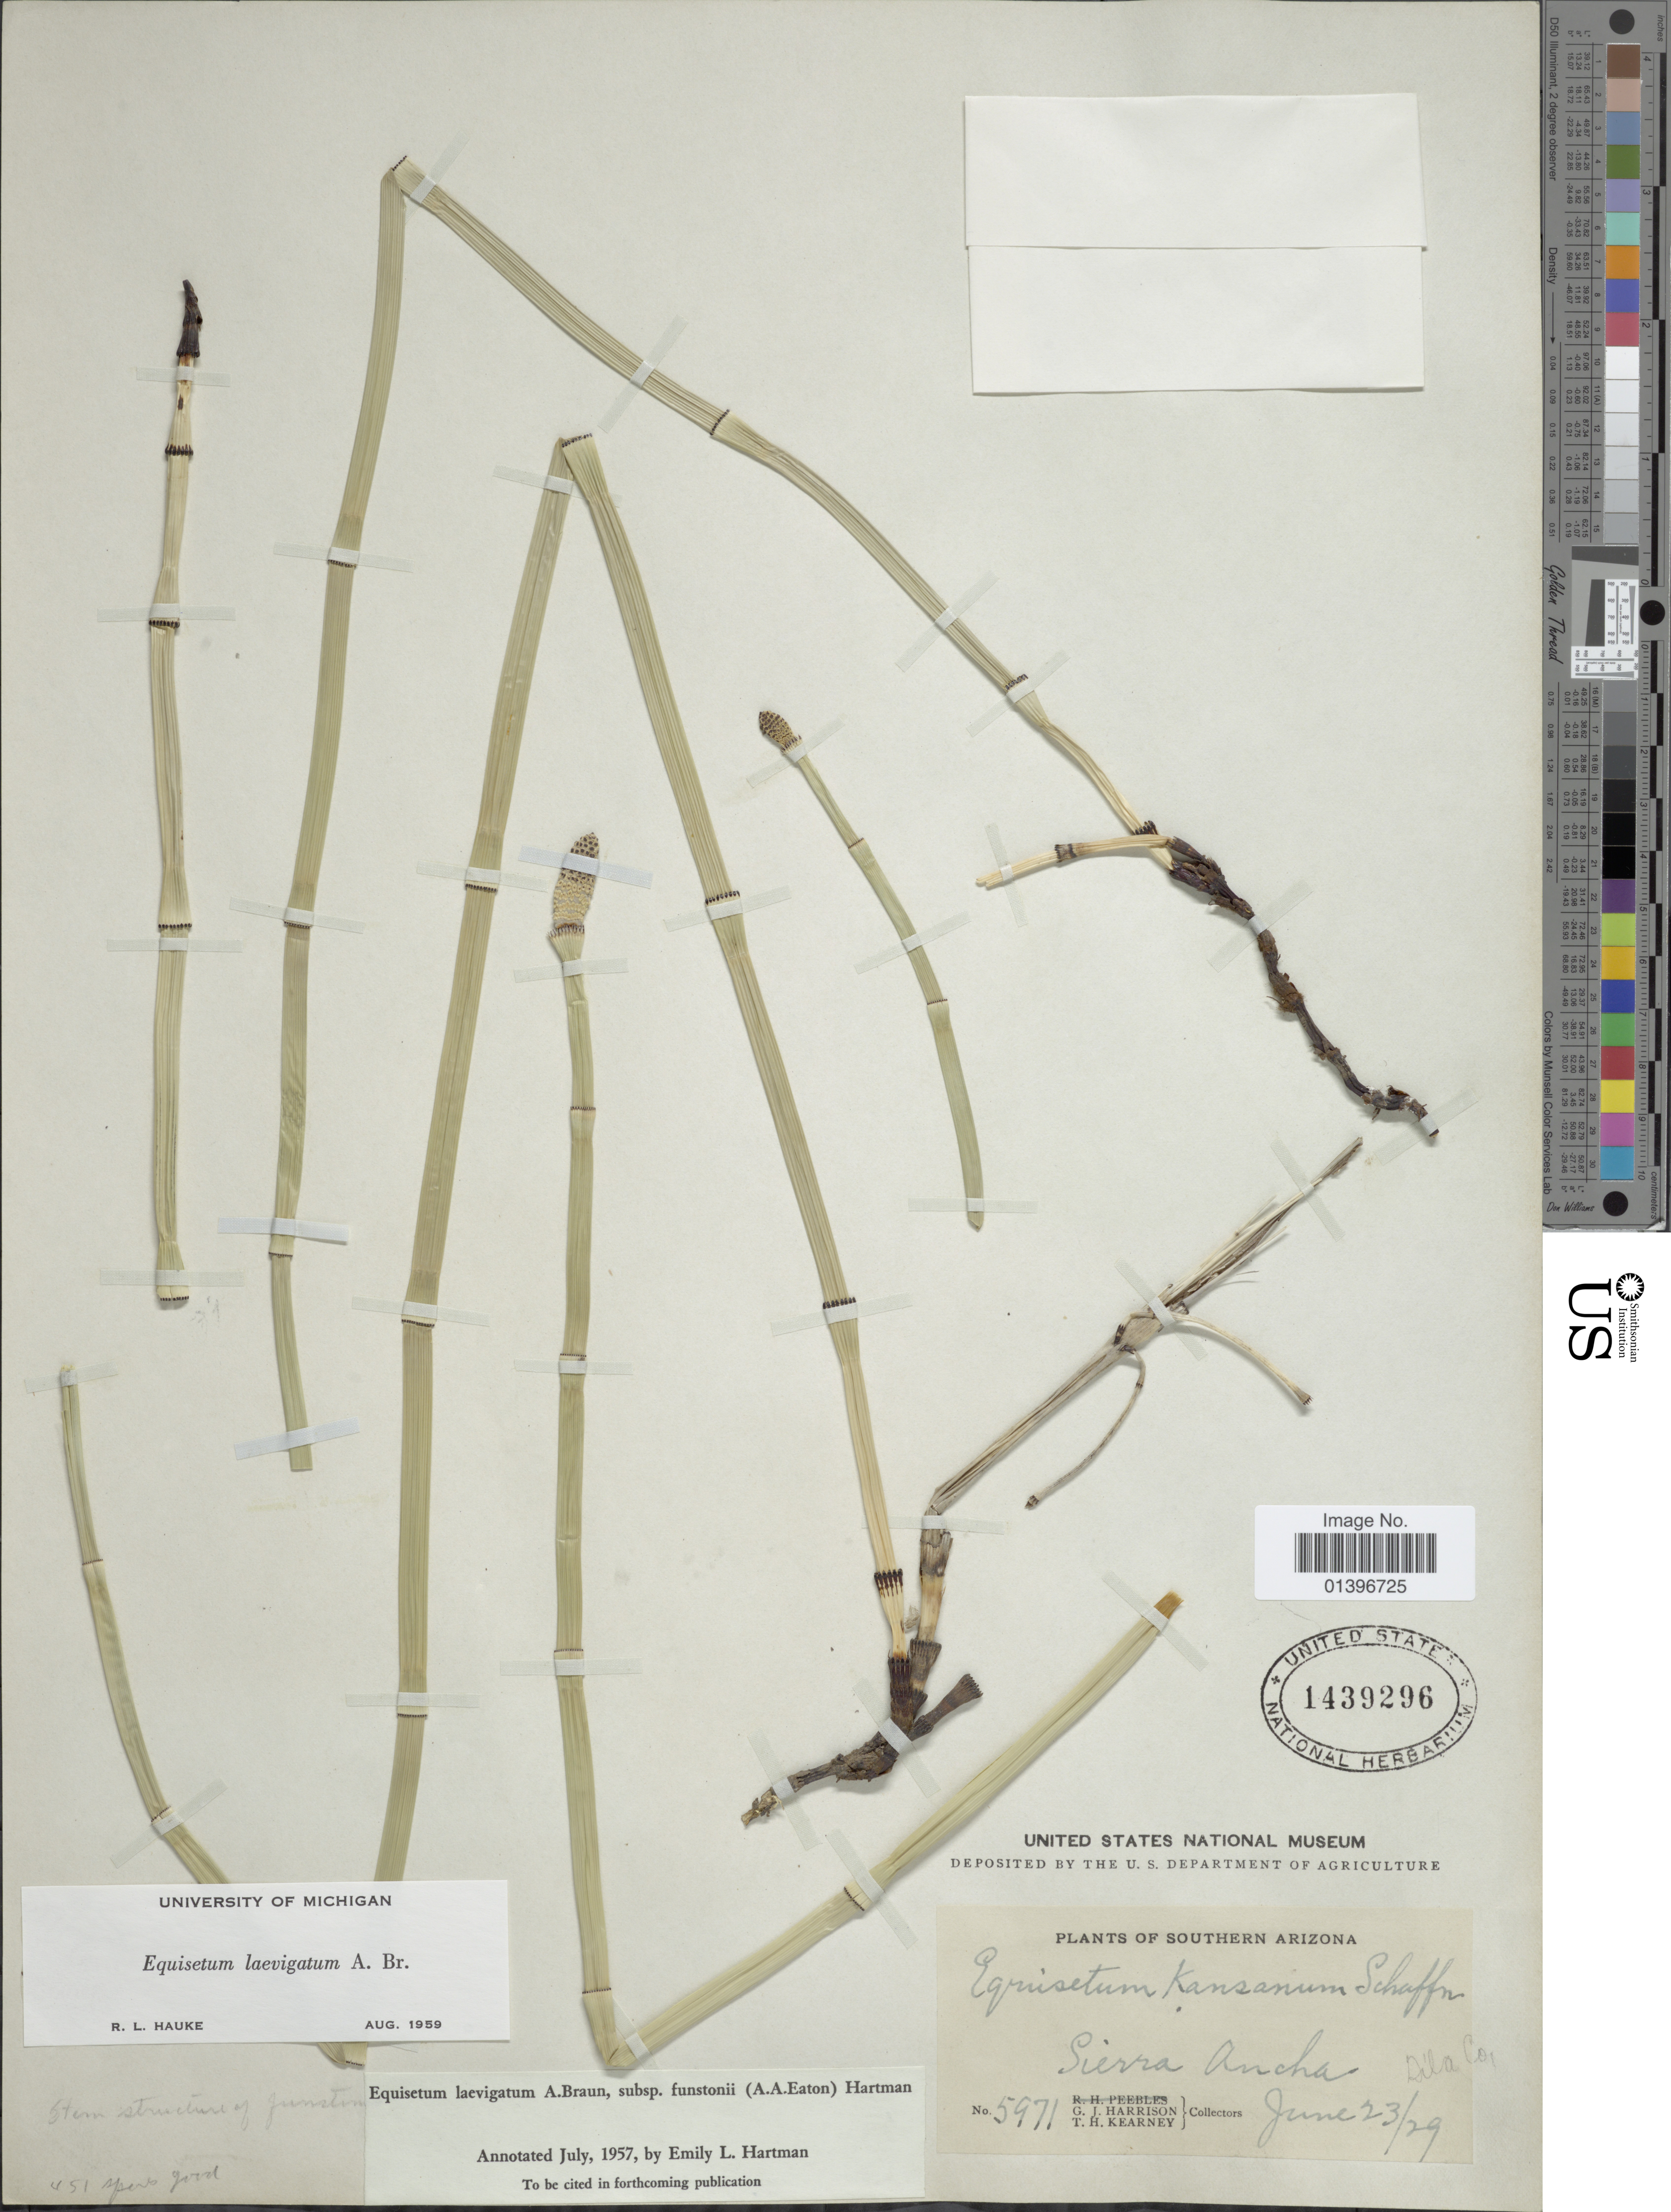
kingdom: Plantae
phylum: Tracheophyta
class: Polypodiopsida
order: Equisetales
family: Equisetaceae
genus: Equisetum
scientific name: Equisetum laevigatum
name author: A. Braun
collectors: G. J. Harrison & T. H. Kearney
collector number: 5971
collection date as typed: Transcribed d/m/y: 23/6/29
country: United States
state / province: Arizona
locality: Southern Arizona. Sierra Ancha, Dila Co.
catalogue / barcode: US 1439296